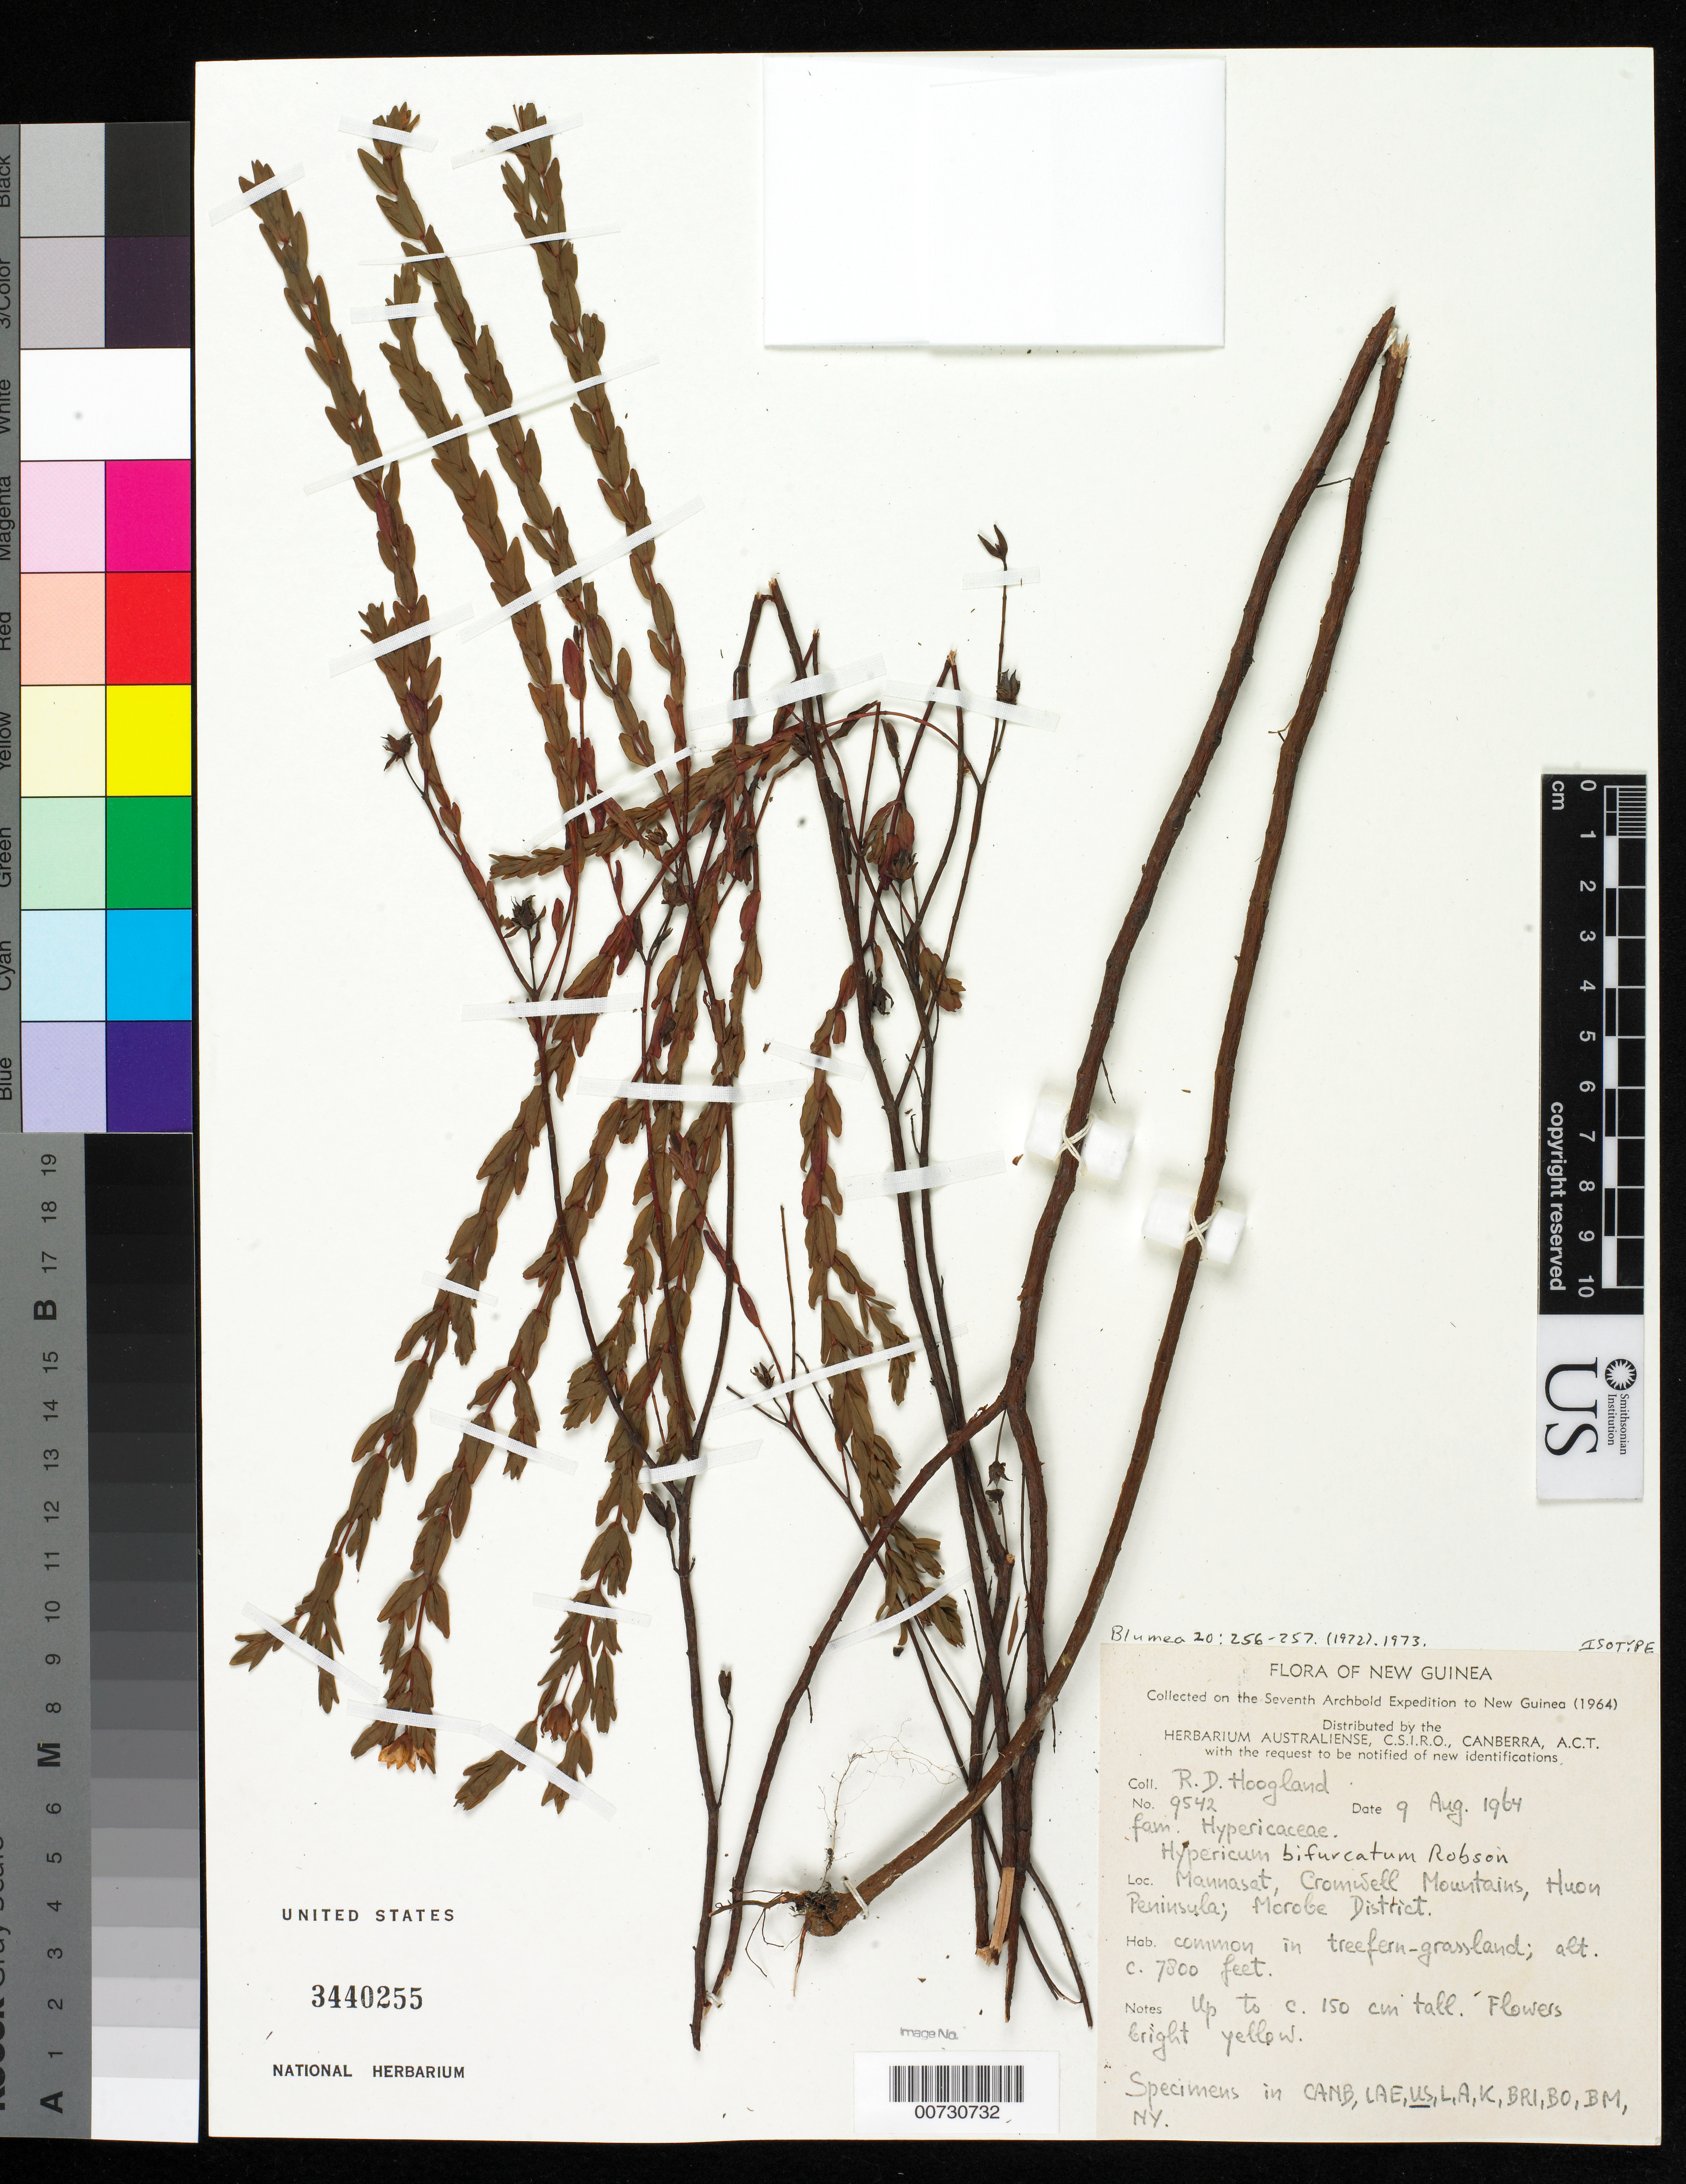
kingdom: Plantae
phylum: Tracheophyta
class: Magnoliopsida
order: Malpighiales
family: Hypericaceae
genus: Hypericum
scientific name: Hypericum bifurcatum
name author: N. Robson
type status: Isotype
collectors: R. D. Hoogland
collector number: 9542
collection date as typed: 09 Aug 1964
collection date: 1964-08-09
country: Papua New Guinea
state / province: Morobe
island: New Guinea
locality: Mannasat, Cromwell Mtns., Huon Peninsula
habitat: Treefern grassland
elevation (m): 2377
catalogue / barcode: US 3440255